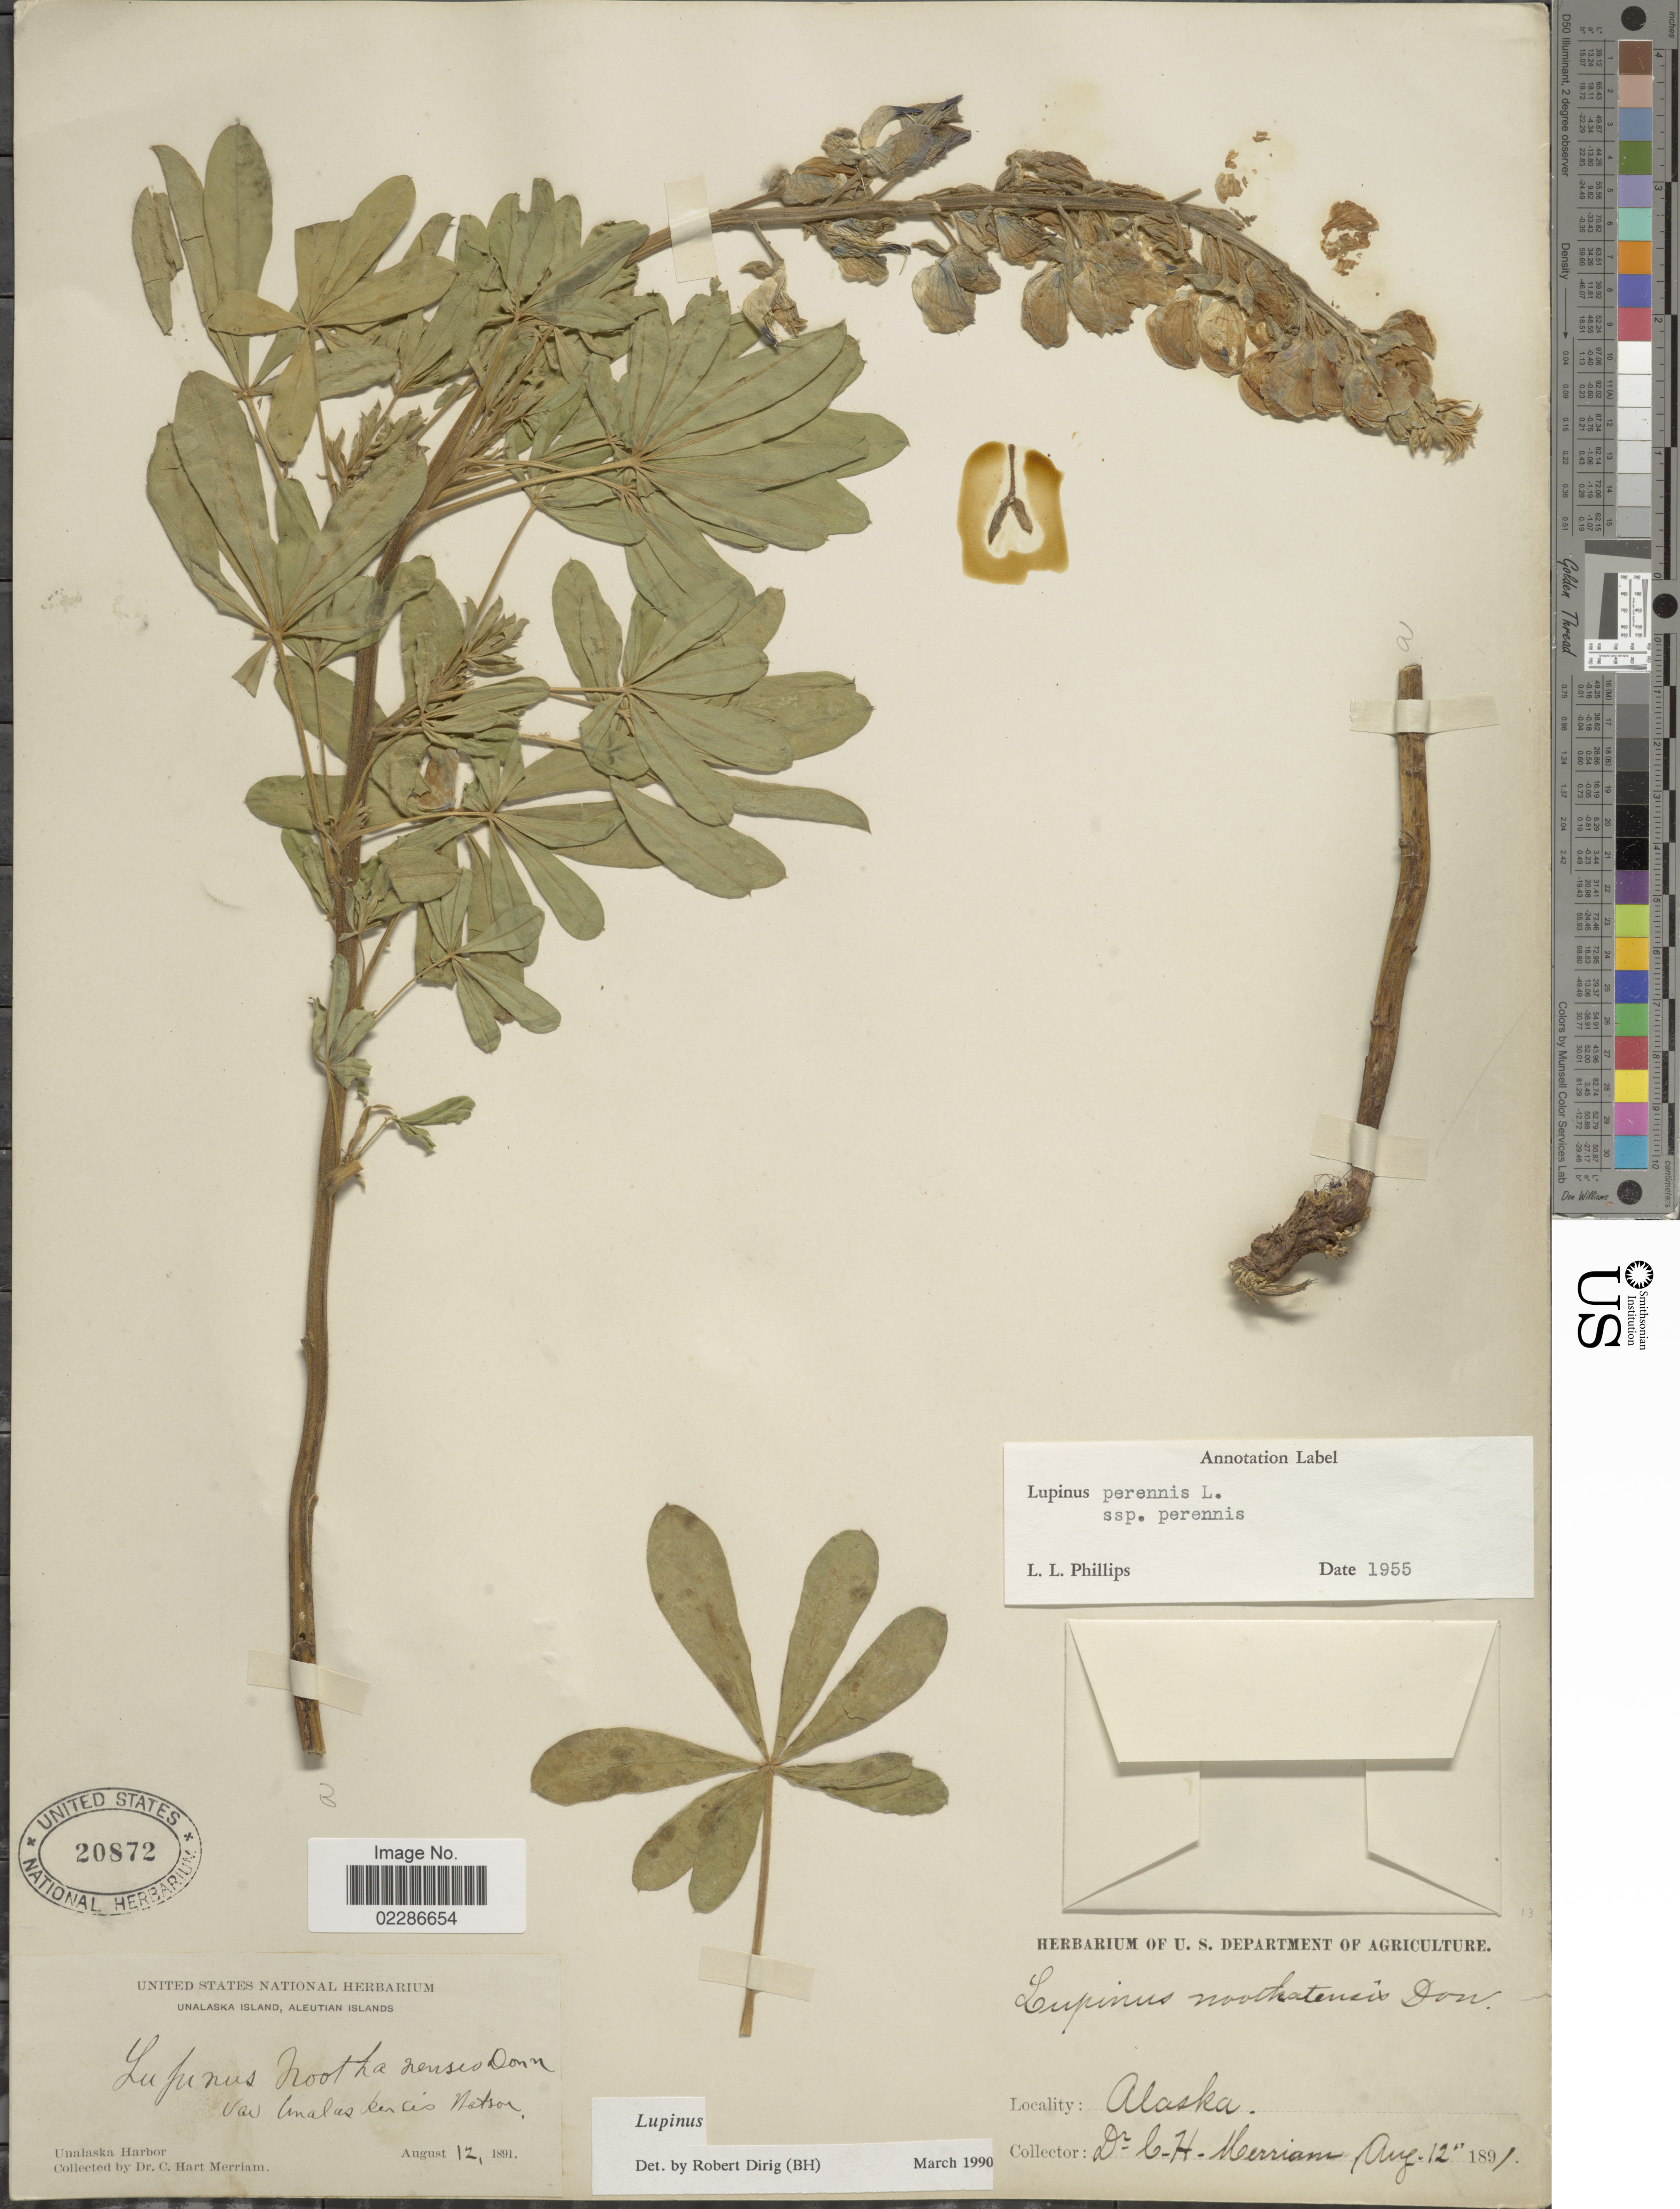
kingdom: Plantae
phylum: Tracheophyta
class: Magnoliopsida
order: Fabales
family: Fabaceae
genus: Lupinus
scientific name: Lupinus perennis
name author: L.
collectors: C. Merriam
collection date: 1891-08-12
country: United States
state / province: Alaska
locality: Unalaska Island, Aleutian Islands, Unalaska Harbor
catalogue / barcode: US 20872